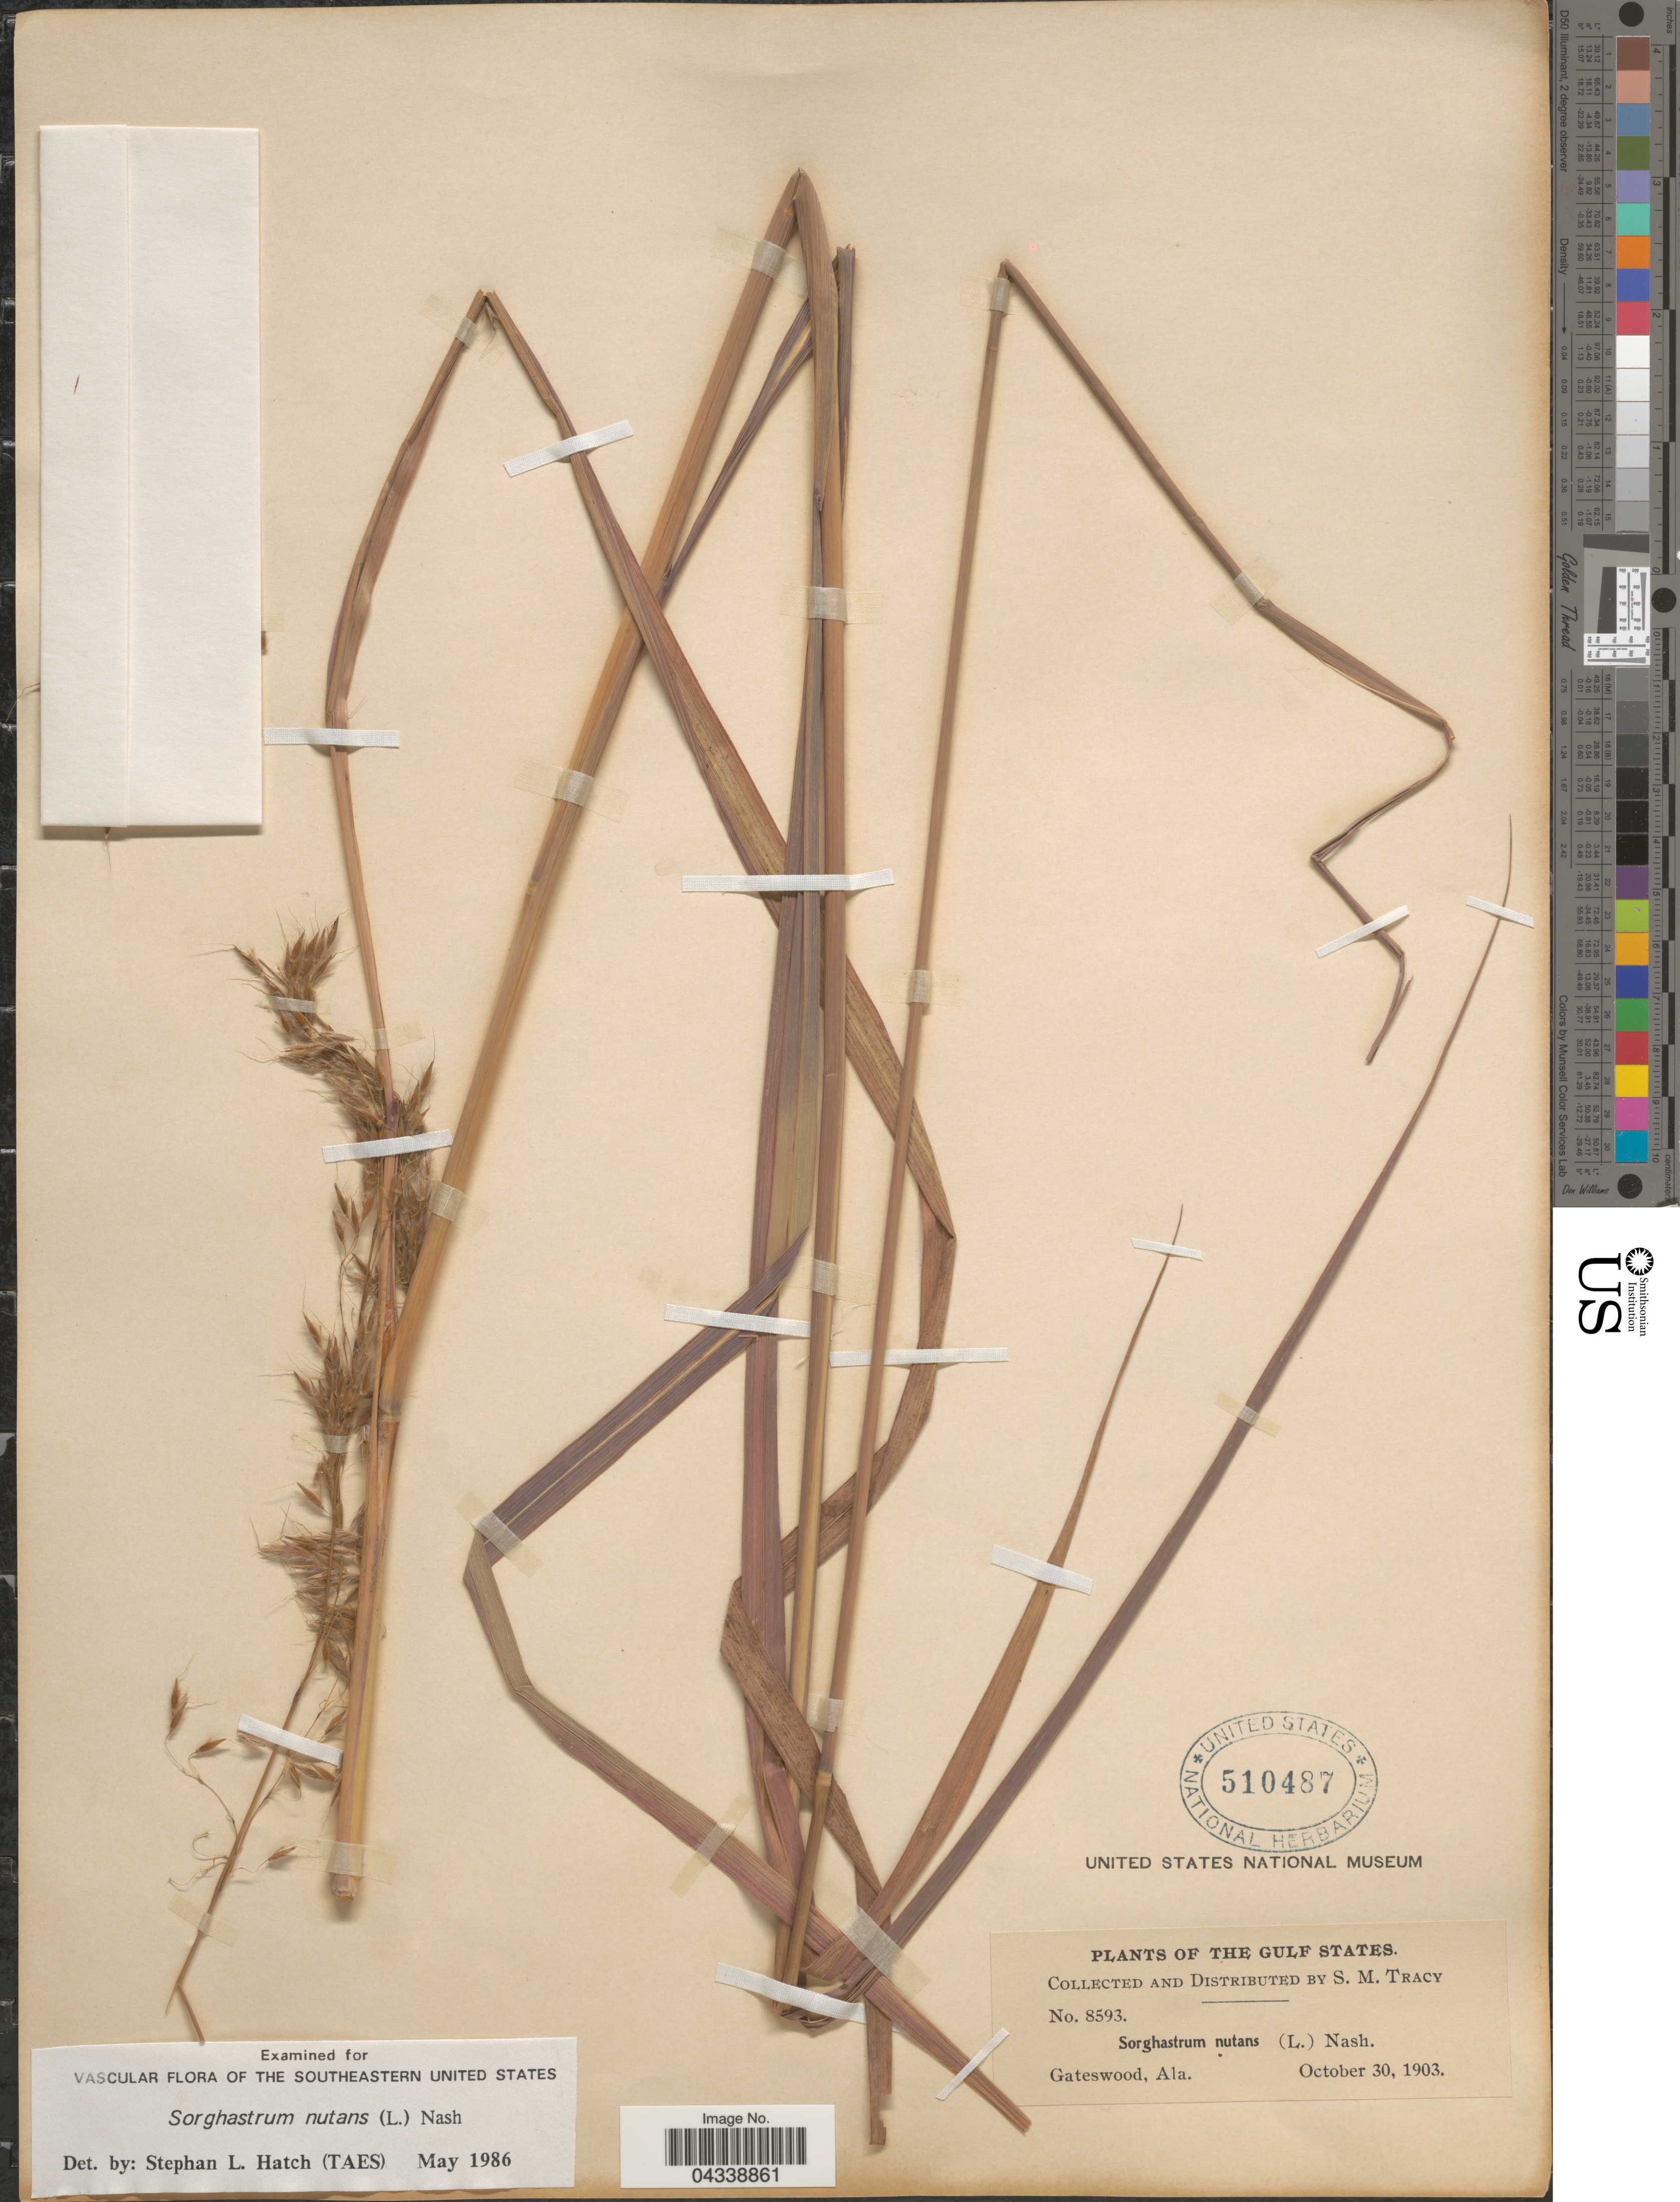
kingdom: Plantae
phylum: Tracheophyta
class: Liliopsida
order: Poales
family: Poaceae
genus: Sorghastrum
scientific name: Sorghastrum nutans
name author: (L.) Nash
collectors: S. M. Tracy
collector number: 8593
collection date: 1903-10-30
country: United States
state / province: Alabama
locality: The Gulf States. Gateswood.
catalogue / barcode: US 510487